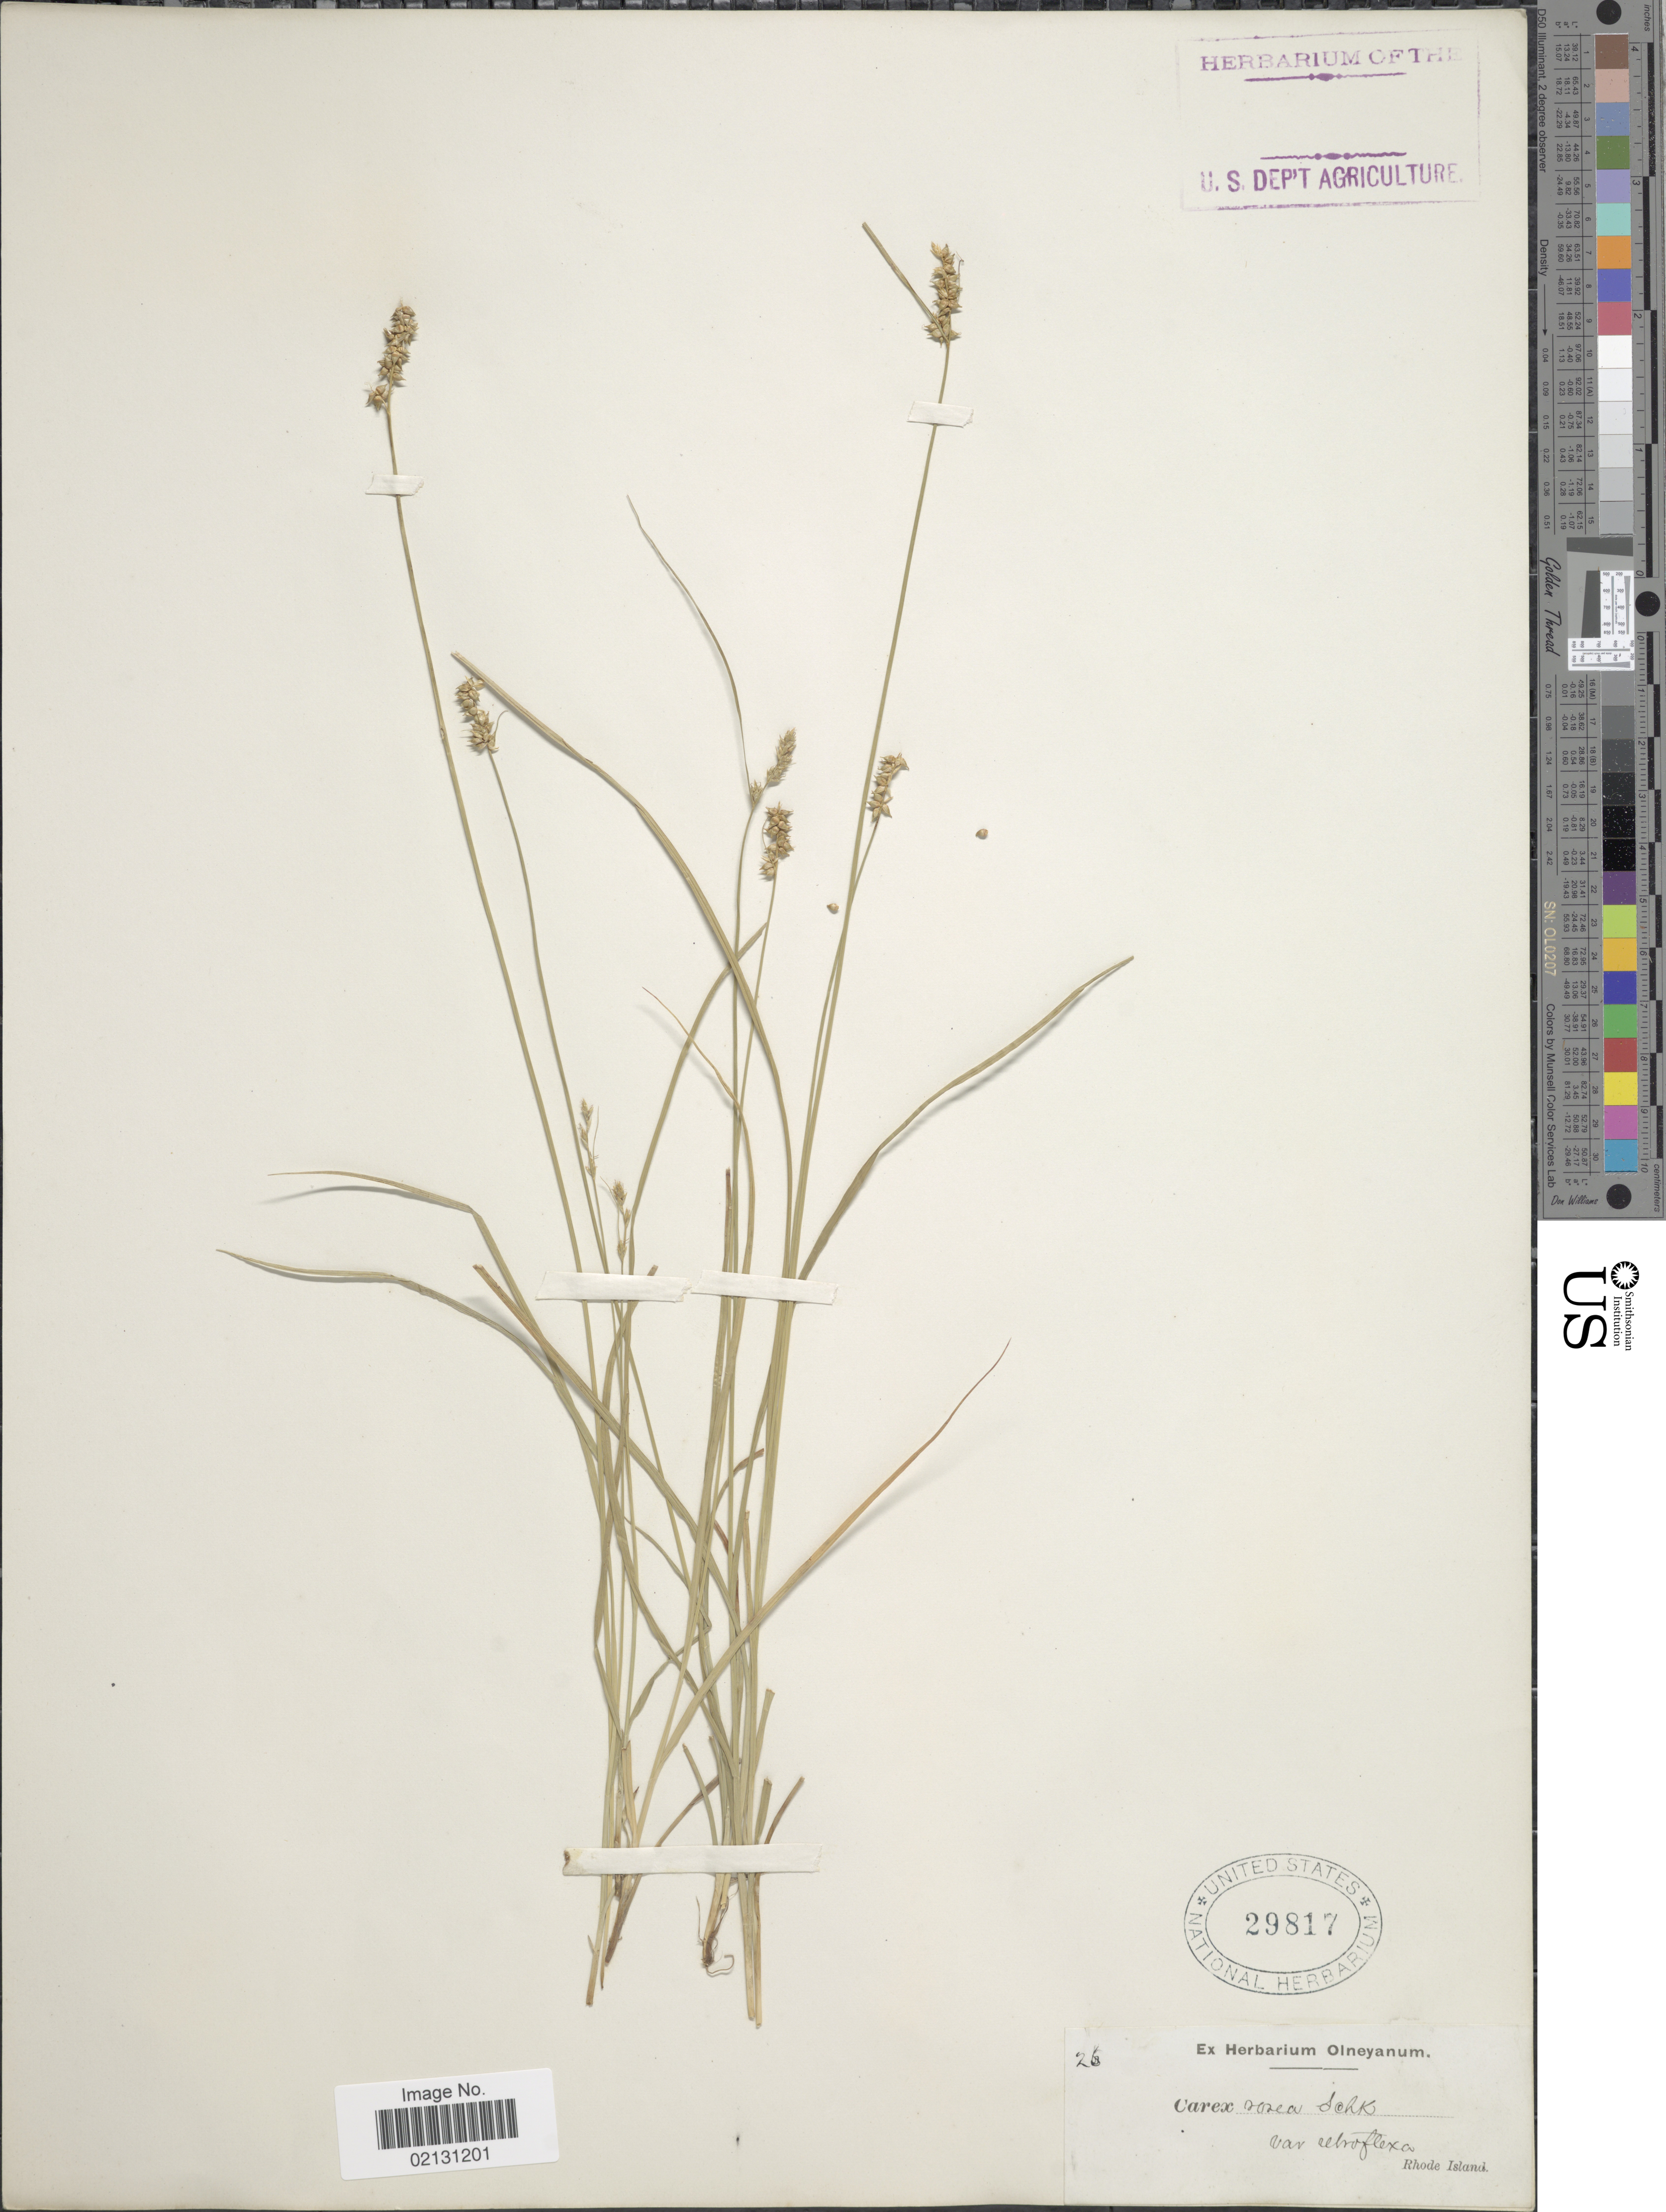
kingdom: Plantae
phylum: Tracheophyta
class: Liliopsida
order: Poales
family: Cyperaceae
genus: Carex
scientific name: Carex retroflexa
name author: Muhl. ex Willd.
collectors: ex herb. Olneyanum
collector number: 26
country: United States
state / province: Rhode Island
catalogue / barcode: US 29817